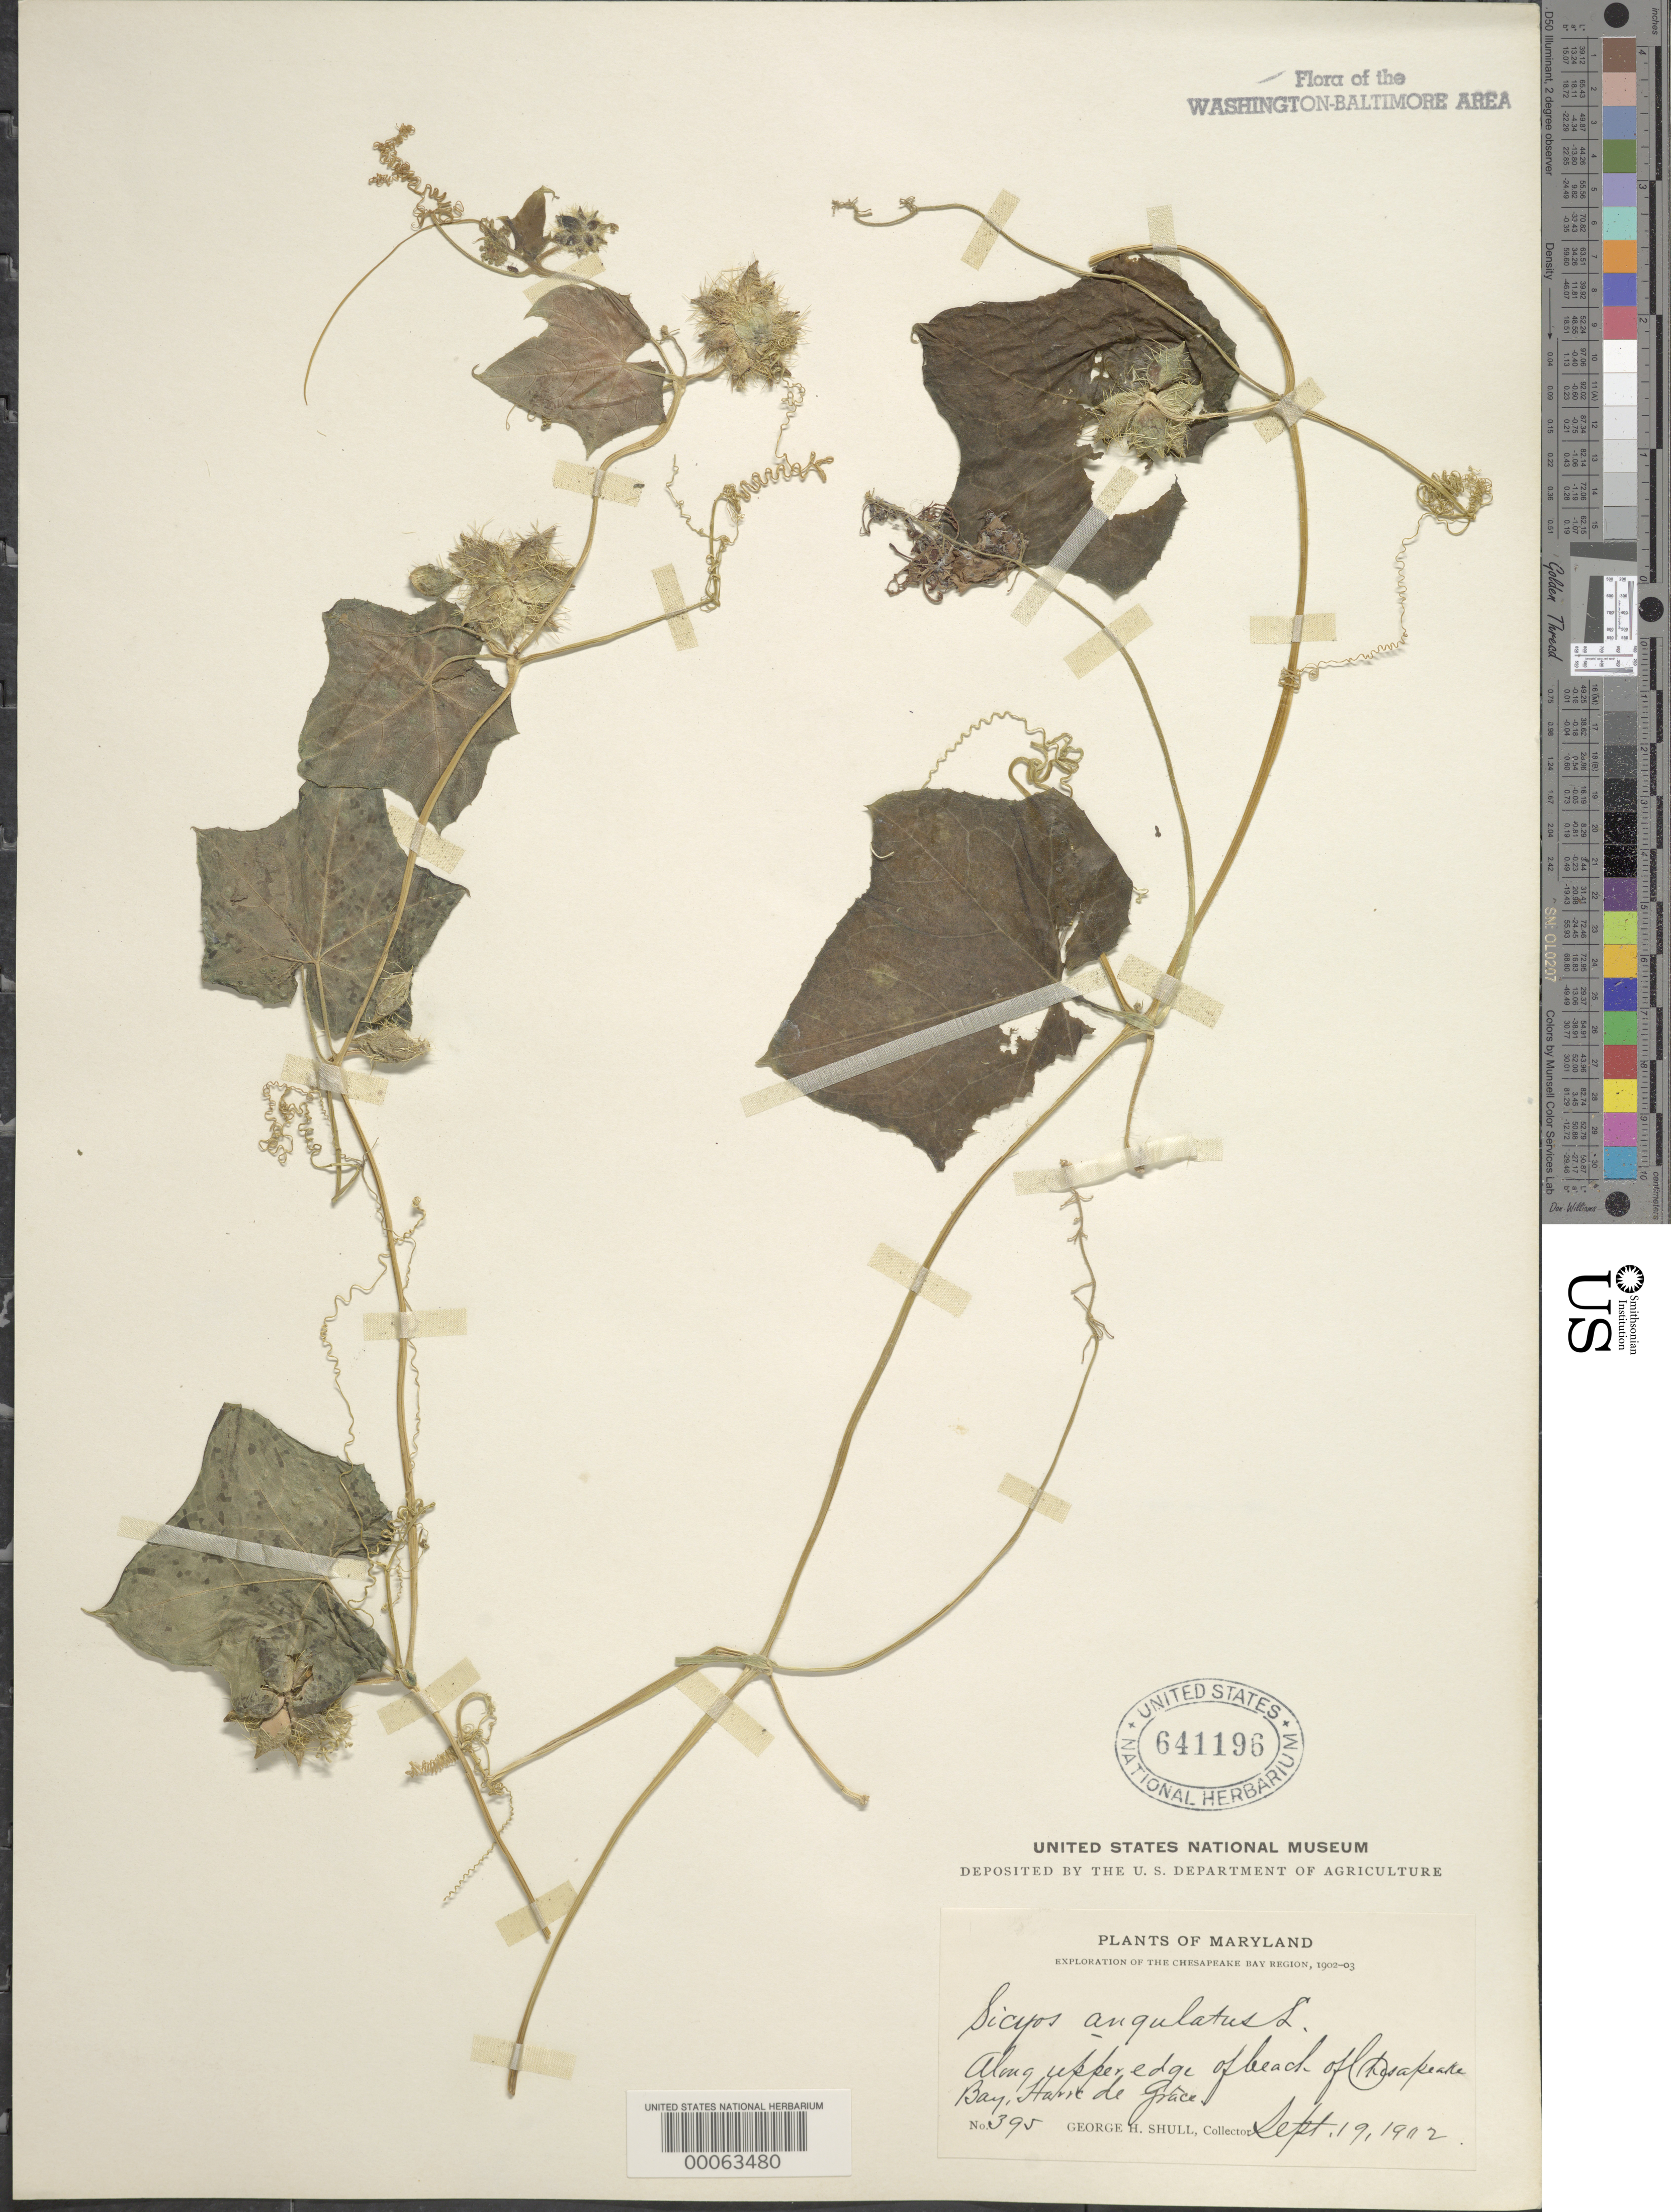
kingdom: Plantae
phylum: Tracheophyta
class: Magnoliopsida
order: Cucurbitales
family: Cucurbitaceae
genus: Sicyos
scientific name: Sicyos angulatus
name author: L.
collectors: G. H. Shull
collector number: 395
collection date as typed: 19 Sep 1902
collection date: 1902-09-19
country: United States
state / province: Maryland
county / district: Harford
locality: Chesapeake Bay, Havre De Grace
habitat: Along upper edge of beach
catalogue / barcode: US 641196